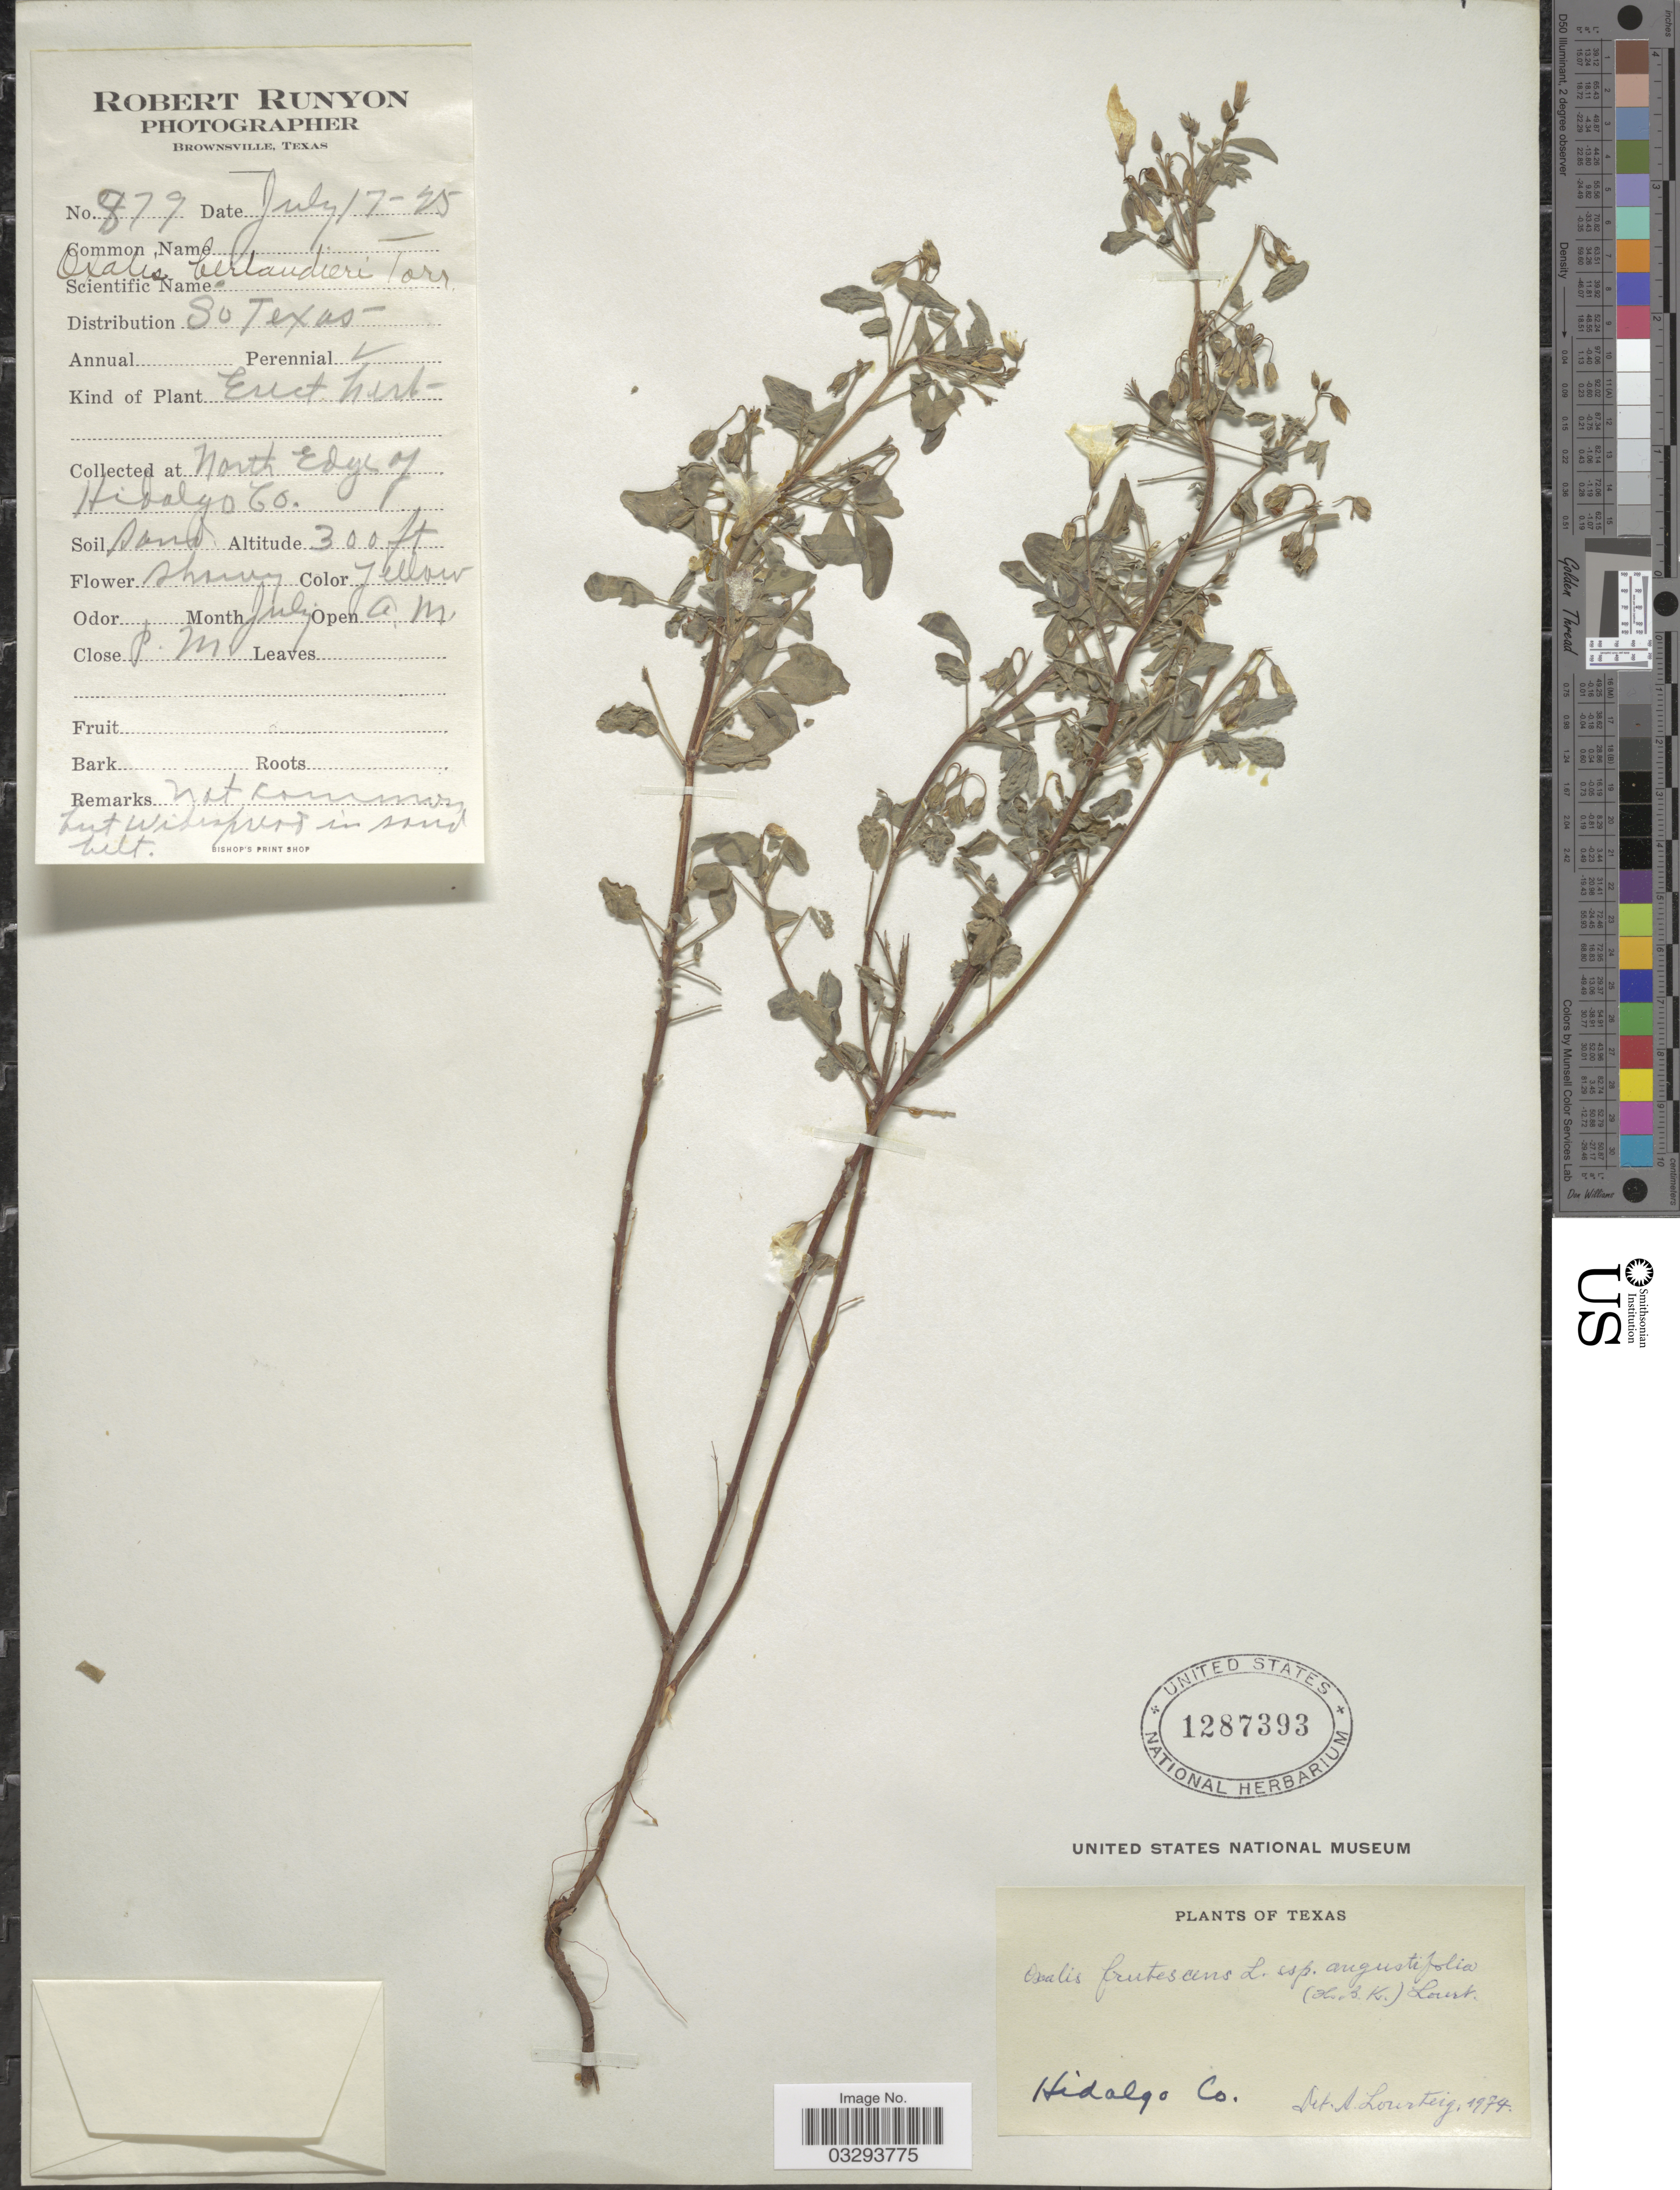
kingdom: Plantae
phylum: Tracheophyta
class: Magnoliopsida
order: Oxalidales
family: Oxalidaceae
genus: Oxalis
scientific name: Oxalis frutescens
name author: L.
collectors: R. Runyon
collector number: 879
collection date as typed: Transcribed d/m/y: 17/7/25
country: United States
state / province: Texas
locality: Hidalgo Co. North Edge of Hidalgo Co.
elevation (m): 91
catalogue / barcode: US 1287393